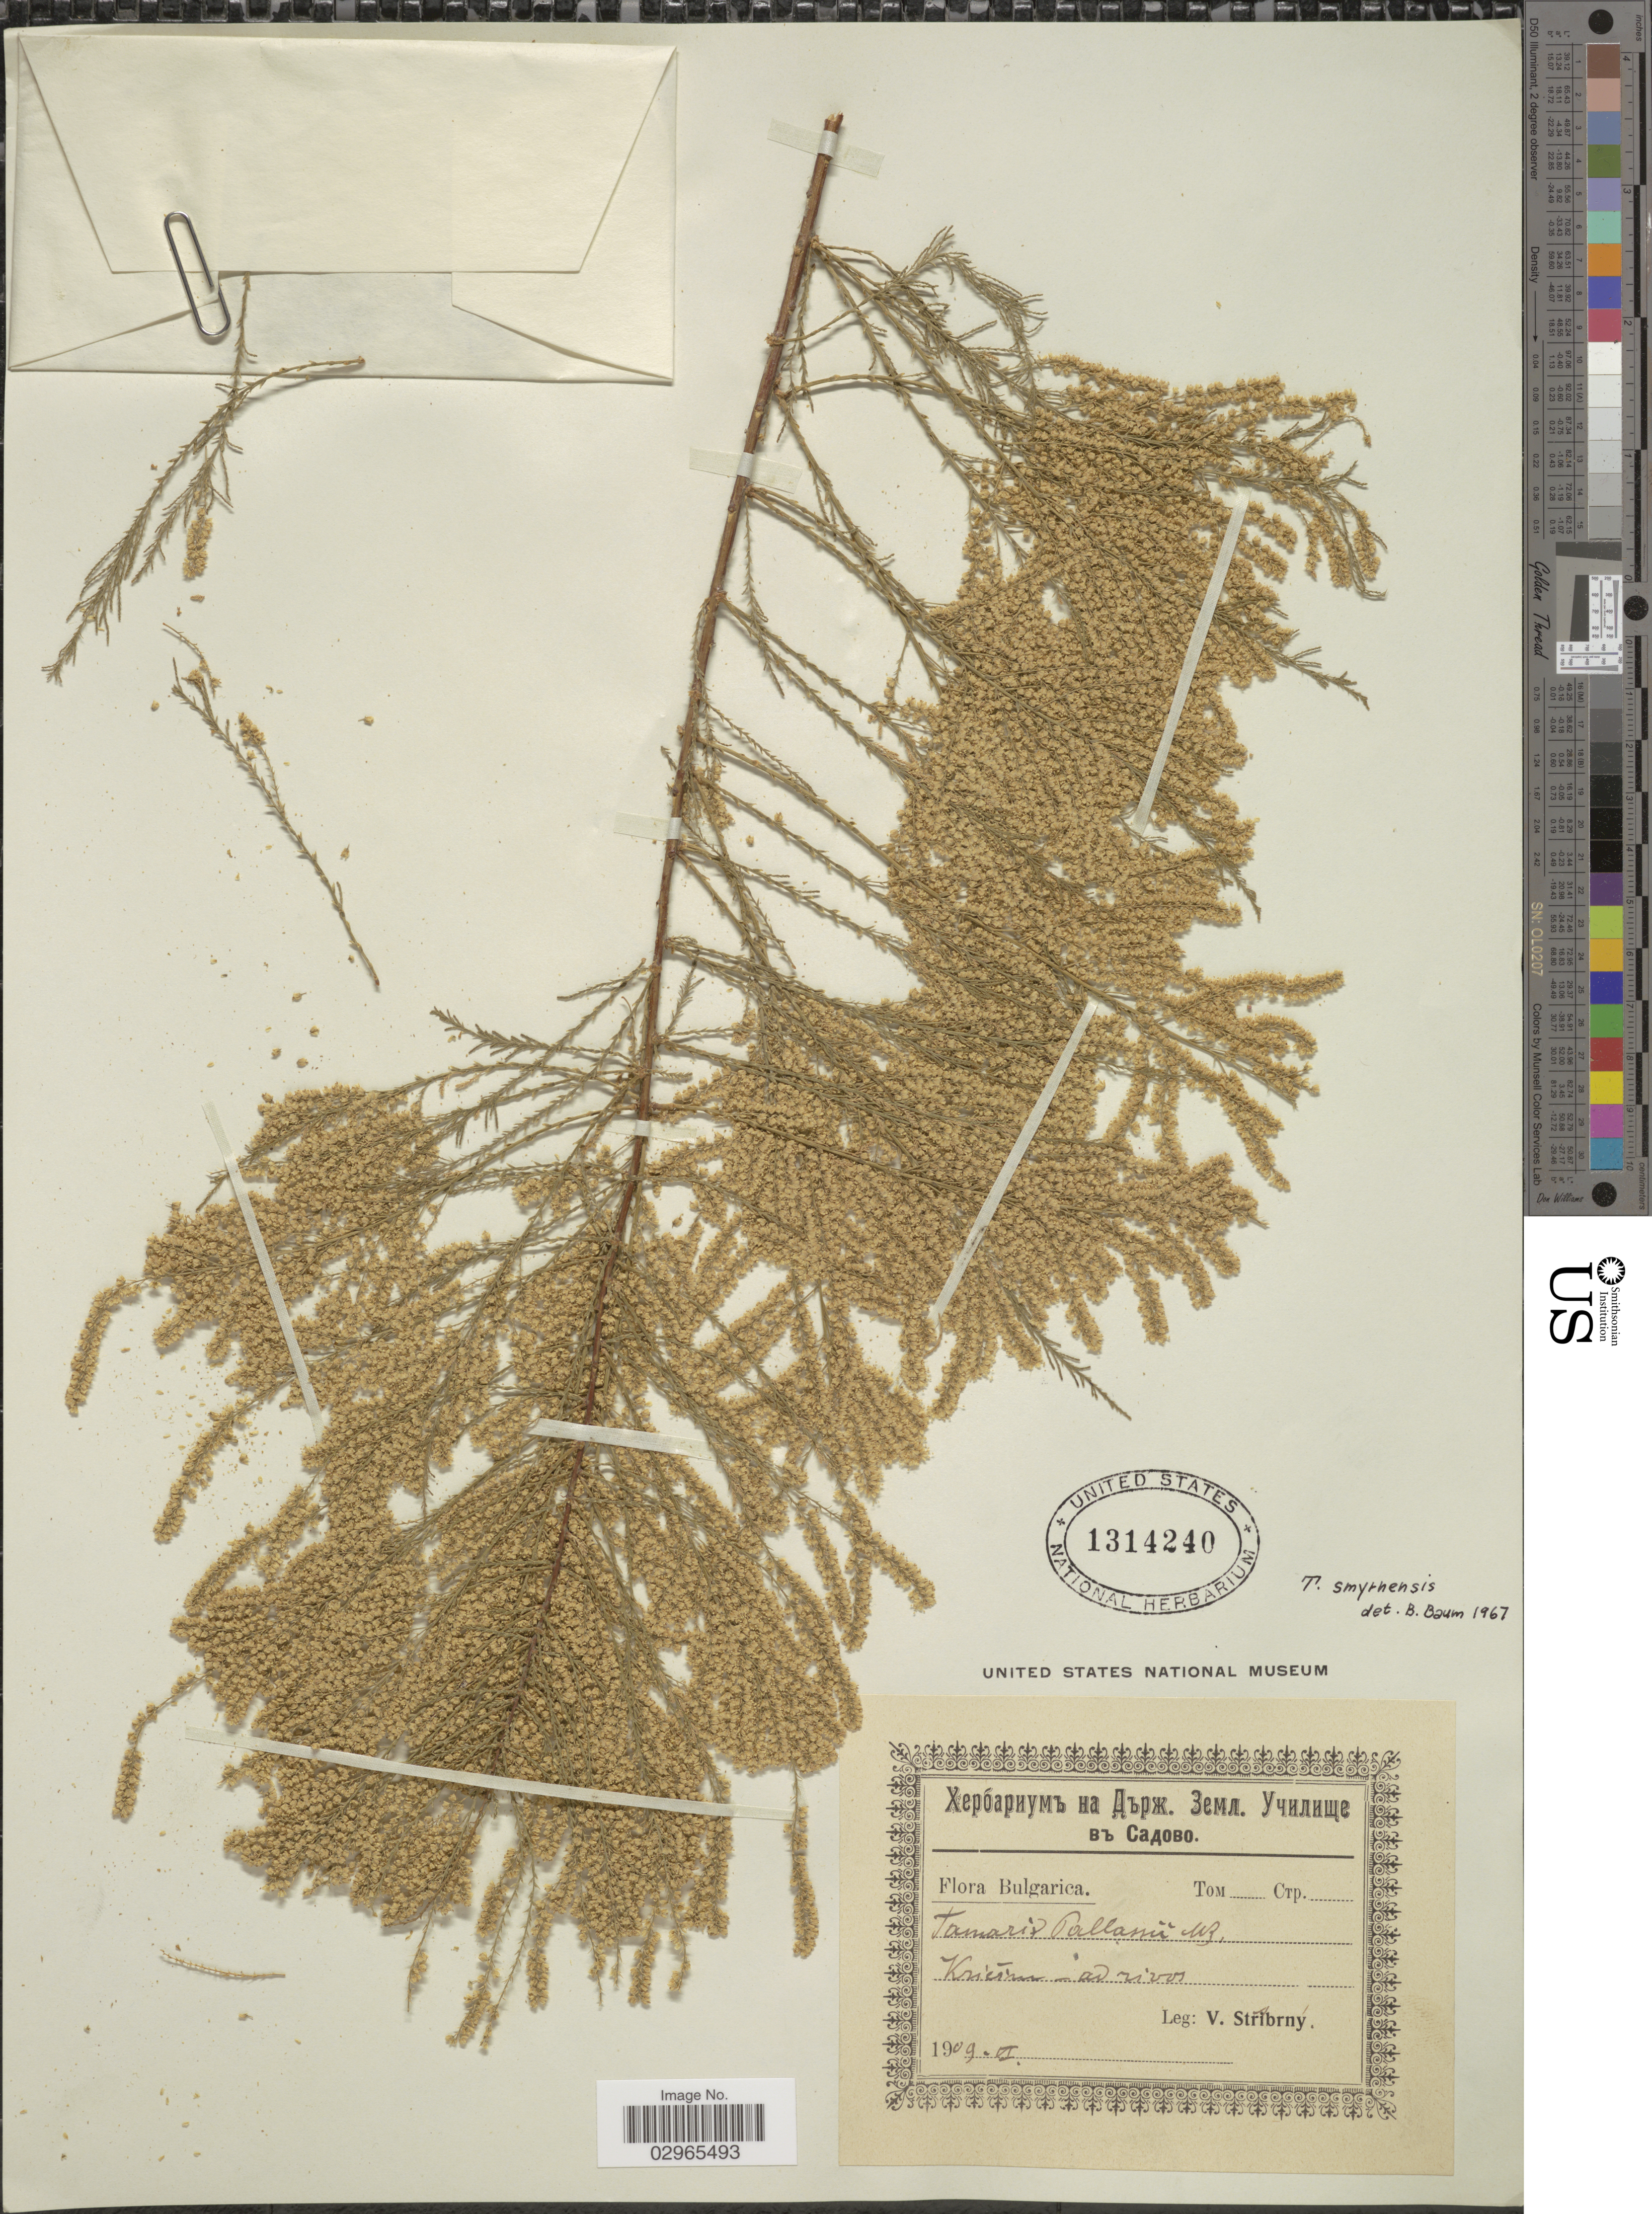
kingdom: Plantae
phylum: Tracheophyta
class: Magnoliopsida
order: Caryophyllales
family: Tamaricaceae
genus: Tamarix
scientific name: Tamarix smyrnensis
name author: Bunge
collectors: V. Stribrny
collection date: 1909-06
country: Bulgaria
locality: Krieim.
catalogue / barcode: US 1314240